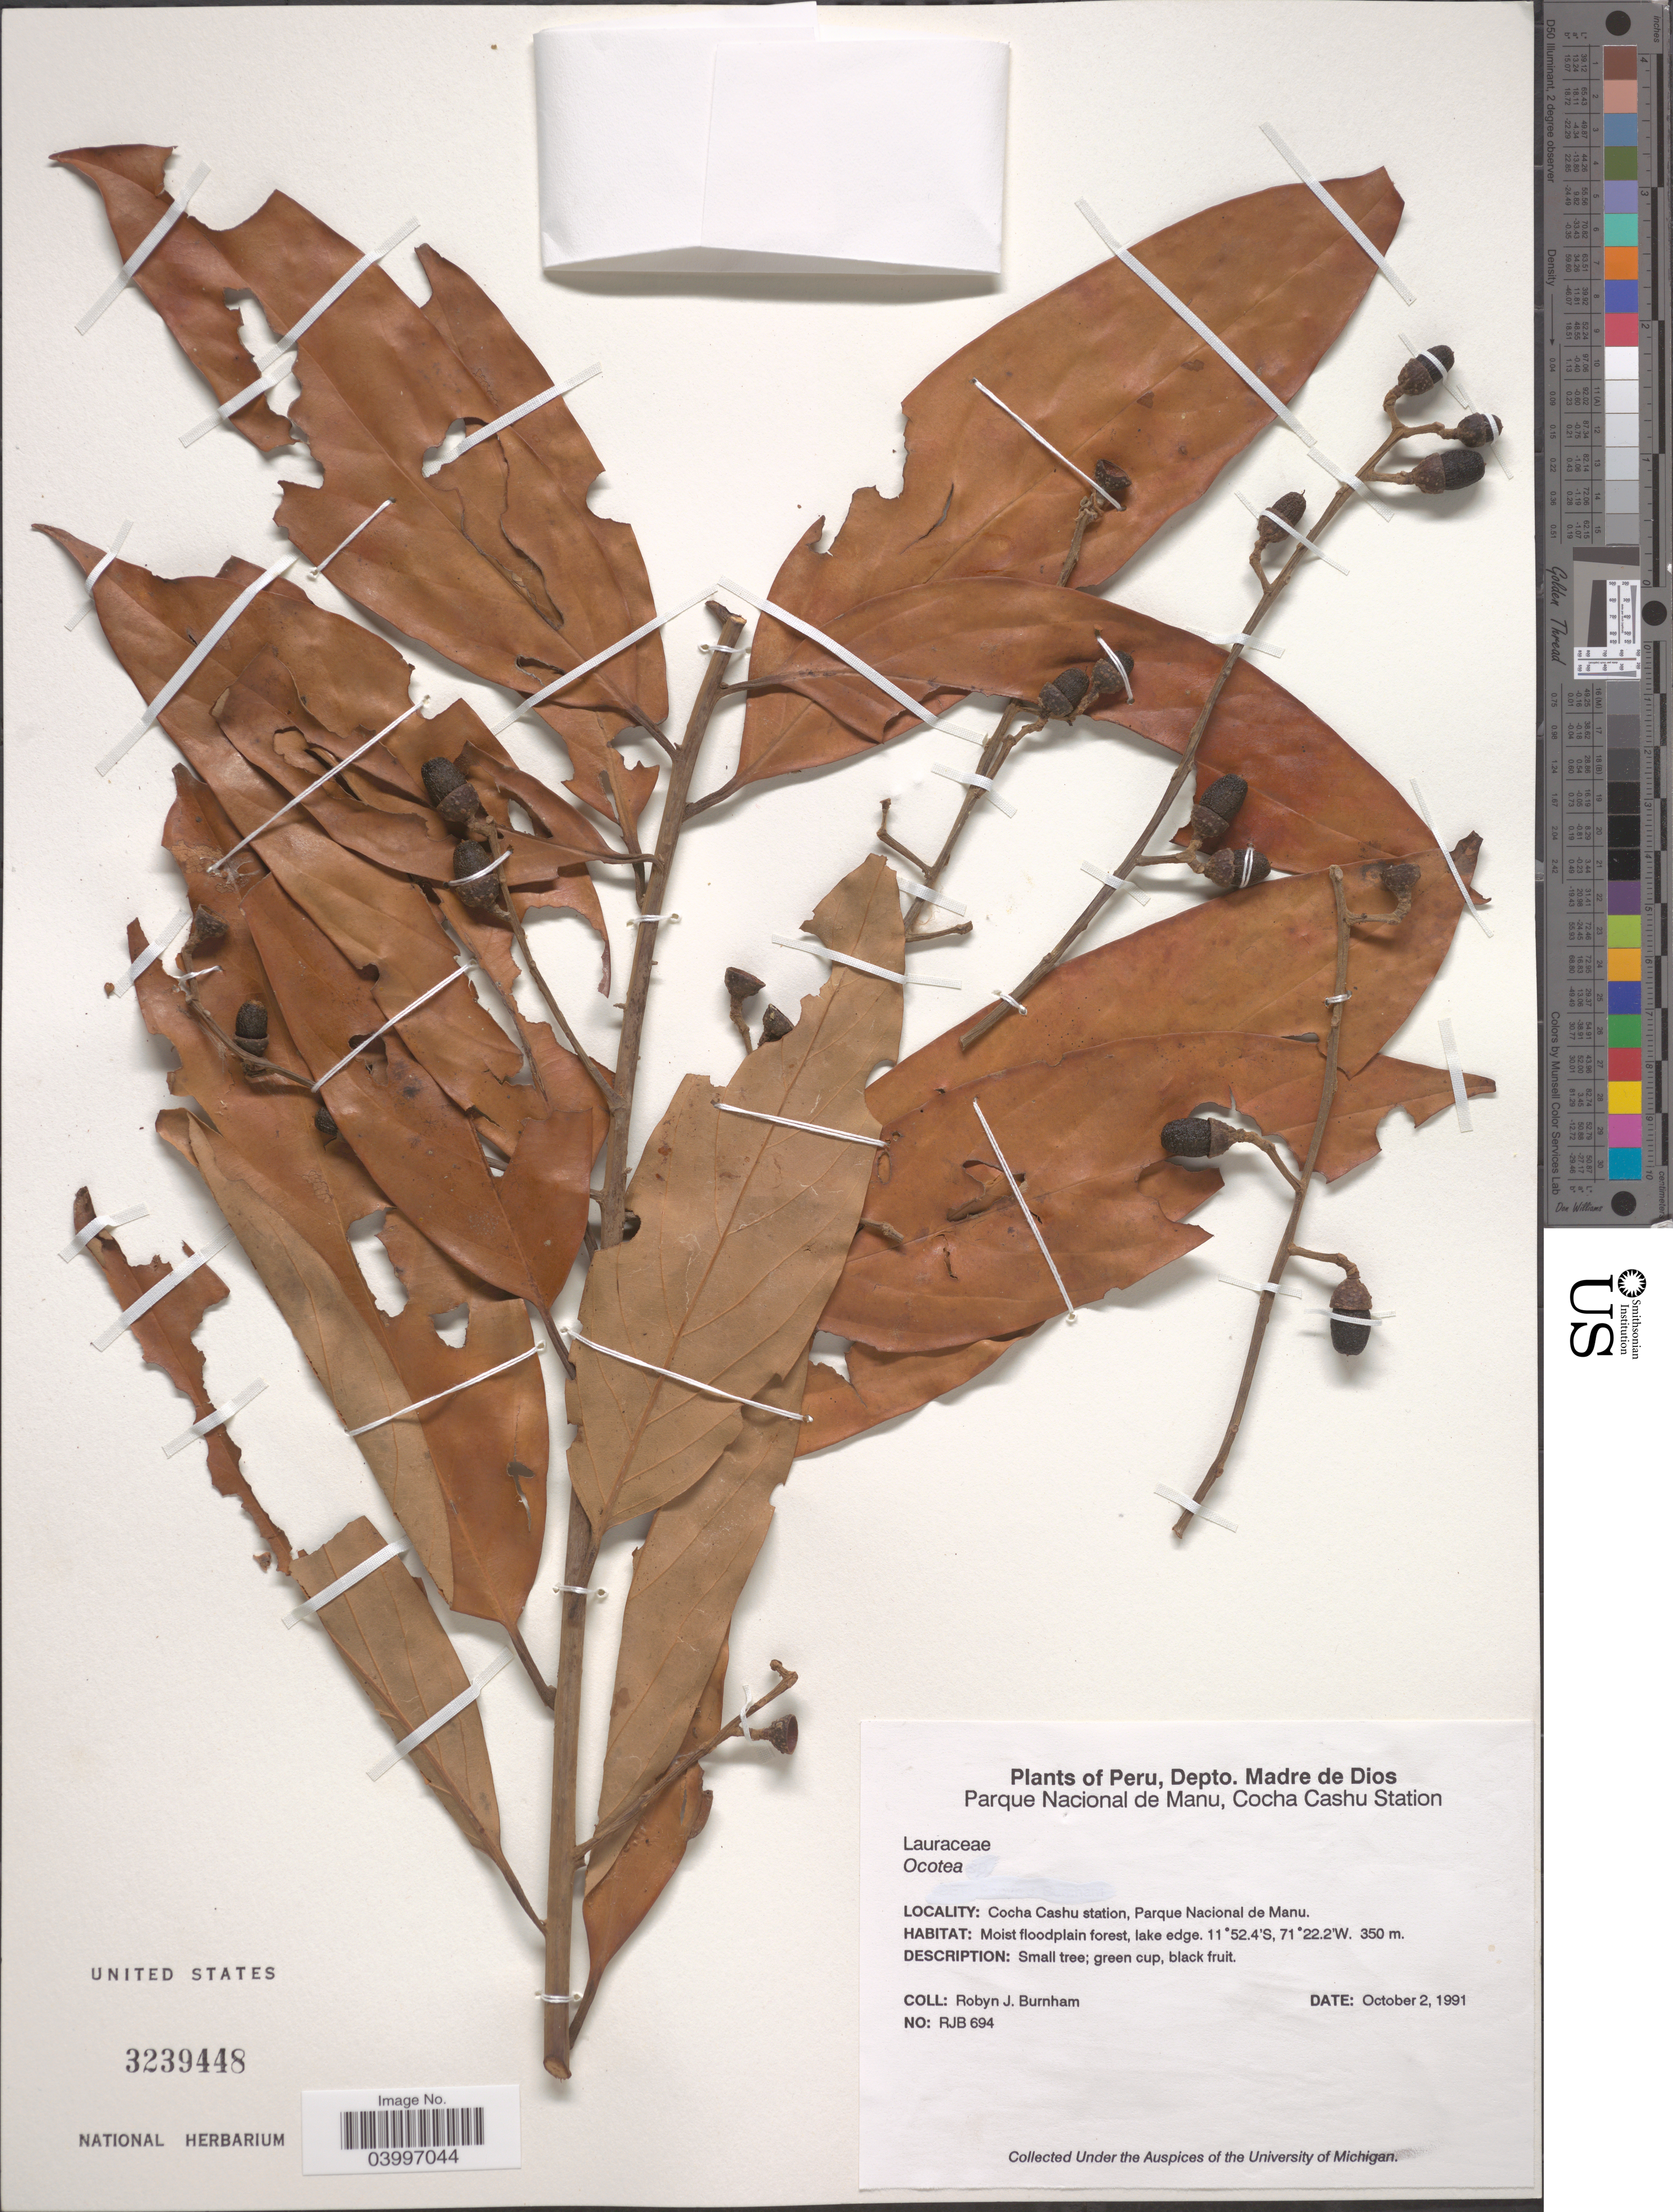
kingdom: Plantae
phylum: Tracheophyta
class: Magnoliopsida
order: Laurales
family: Lauraceae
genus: Ocotea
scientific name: Ocotea sp.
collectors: R. J. Burnham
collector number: RJB694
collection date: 1991-10-02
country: Peru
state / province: Madre de Dios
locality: Depto. Madre de Dios. Parque Nacional de Manu, Cocha Cashu Station.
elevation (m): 350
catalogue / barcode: US 3239448